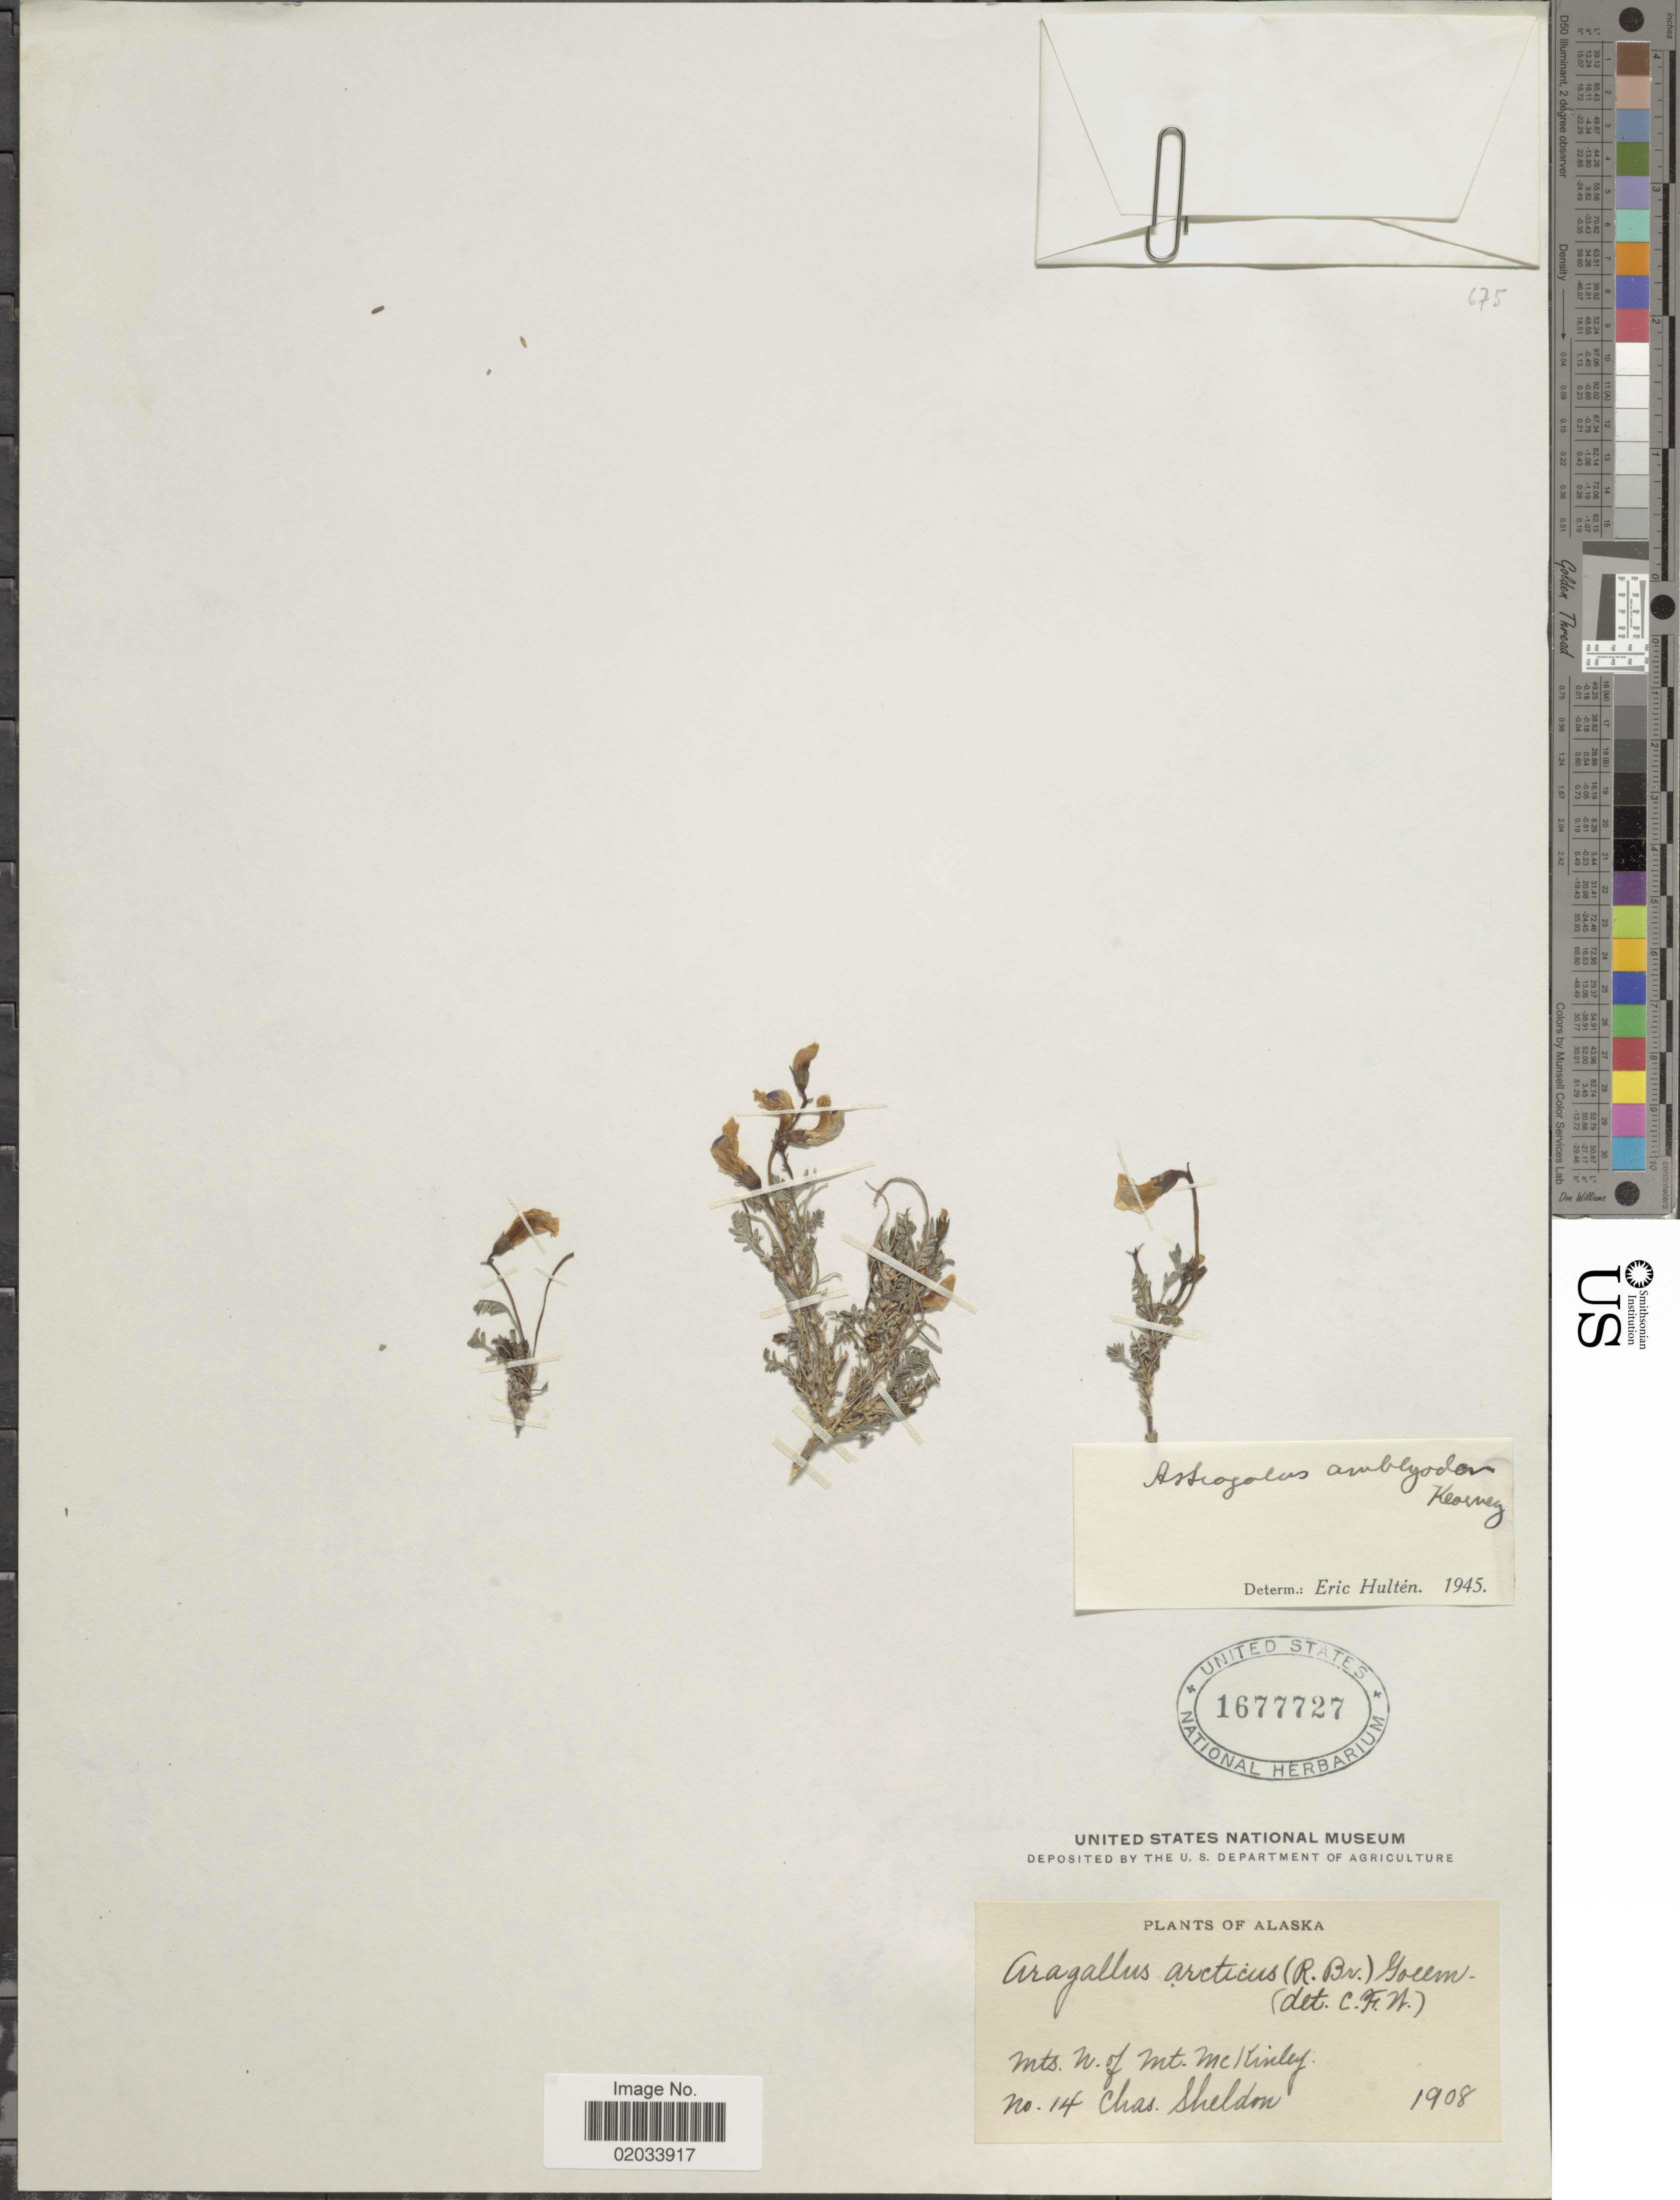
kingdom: Plantae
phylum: Tracheophyta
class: Magnoliopsida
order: Fabales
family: Fabaceae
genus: Astragalus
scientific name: Astragalus polaris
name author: (Seem.) Benth.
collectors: C. S. Sheldon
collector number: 14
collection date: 1908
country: United States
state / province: Alaska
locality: Mts. W. of Mt. McKinley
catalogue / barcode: US 1677727